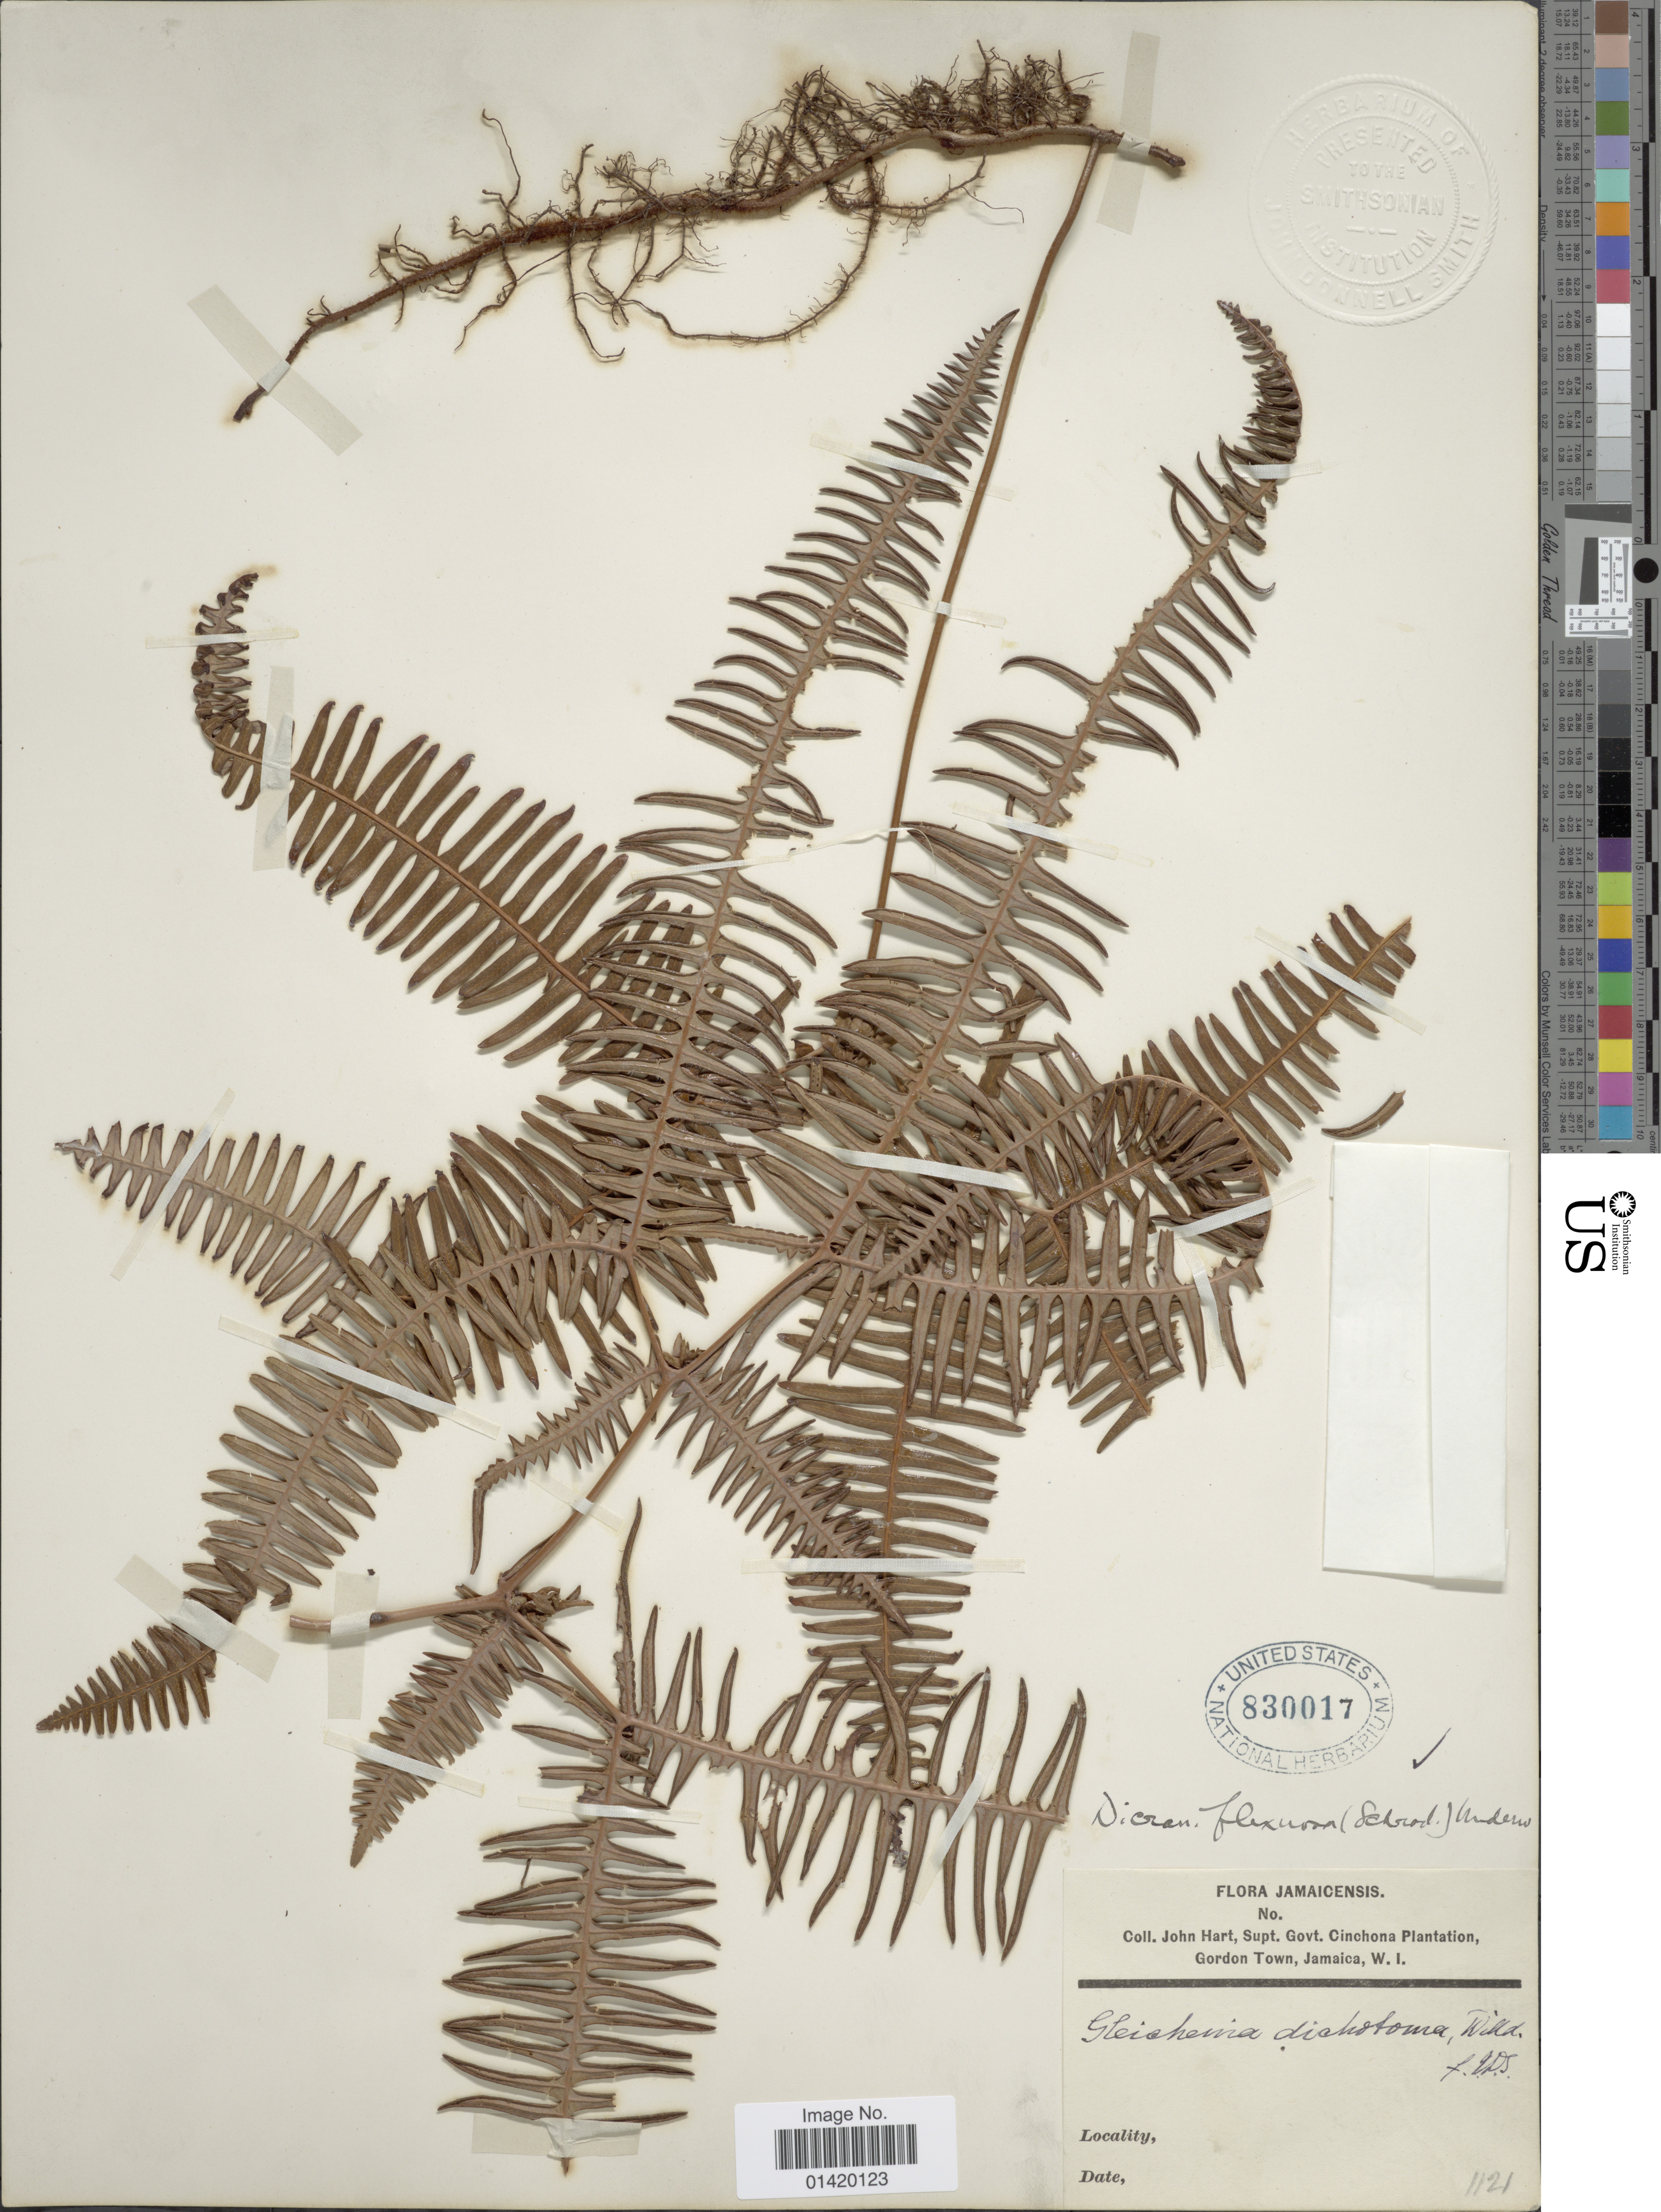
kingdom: Plantae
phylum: Tracheophyta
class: Polypodiopsida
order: Gleicheniales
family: Gleicheniaceae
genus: Dicranopteris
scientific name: Dicranopteris flexuosa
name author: (Schrad.) Underw.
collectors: J. Hart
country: Jamaica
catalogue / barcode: US 830017